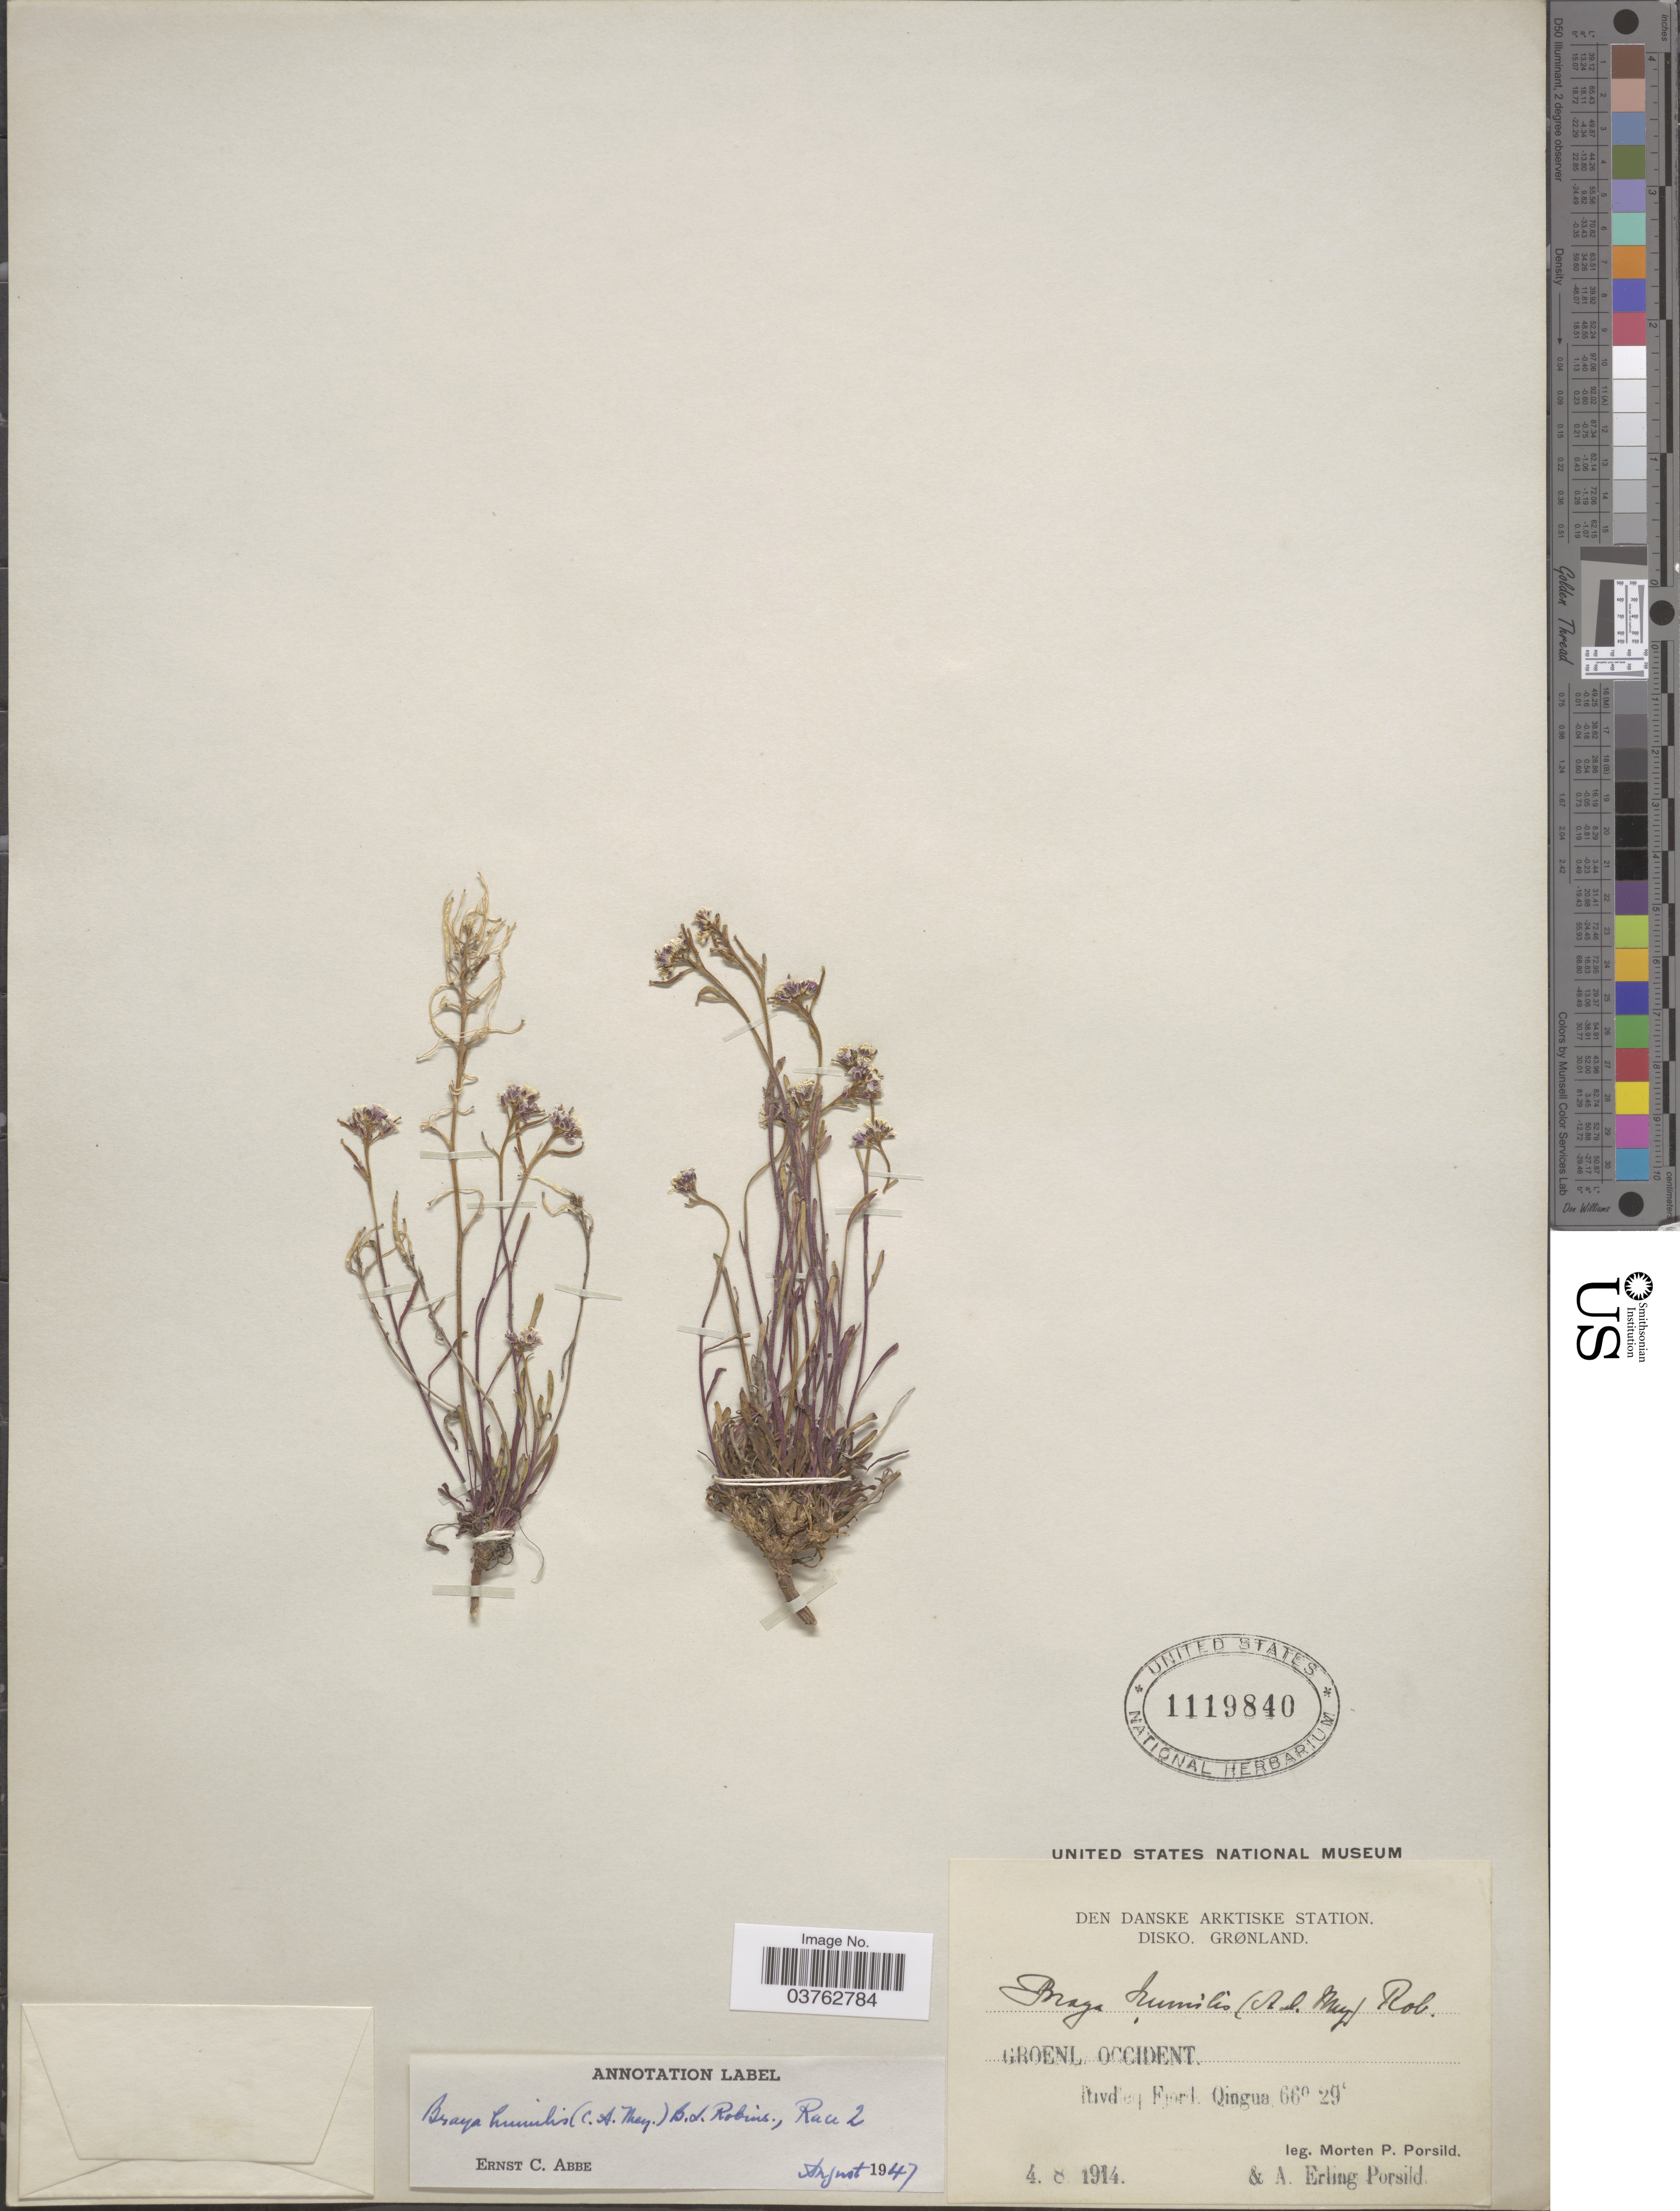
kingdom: Plantae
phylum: Tracheophyta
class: Magnoliopsida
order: Brassicales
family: Brassicaceae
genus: Braya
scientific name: Braya humilis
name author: (C.A. Mey.) B.L. Rob.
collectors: M. P. Porsild & A. E. Porsild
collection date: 1914-08-04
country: Greenland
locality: Den Danske Arktiske Station. Disko. Grønland. Groenl. Occident. [illegible text]ivdleq Fjord. Qingua.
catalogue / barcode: US 1119840